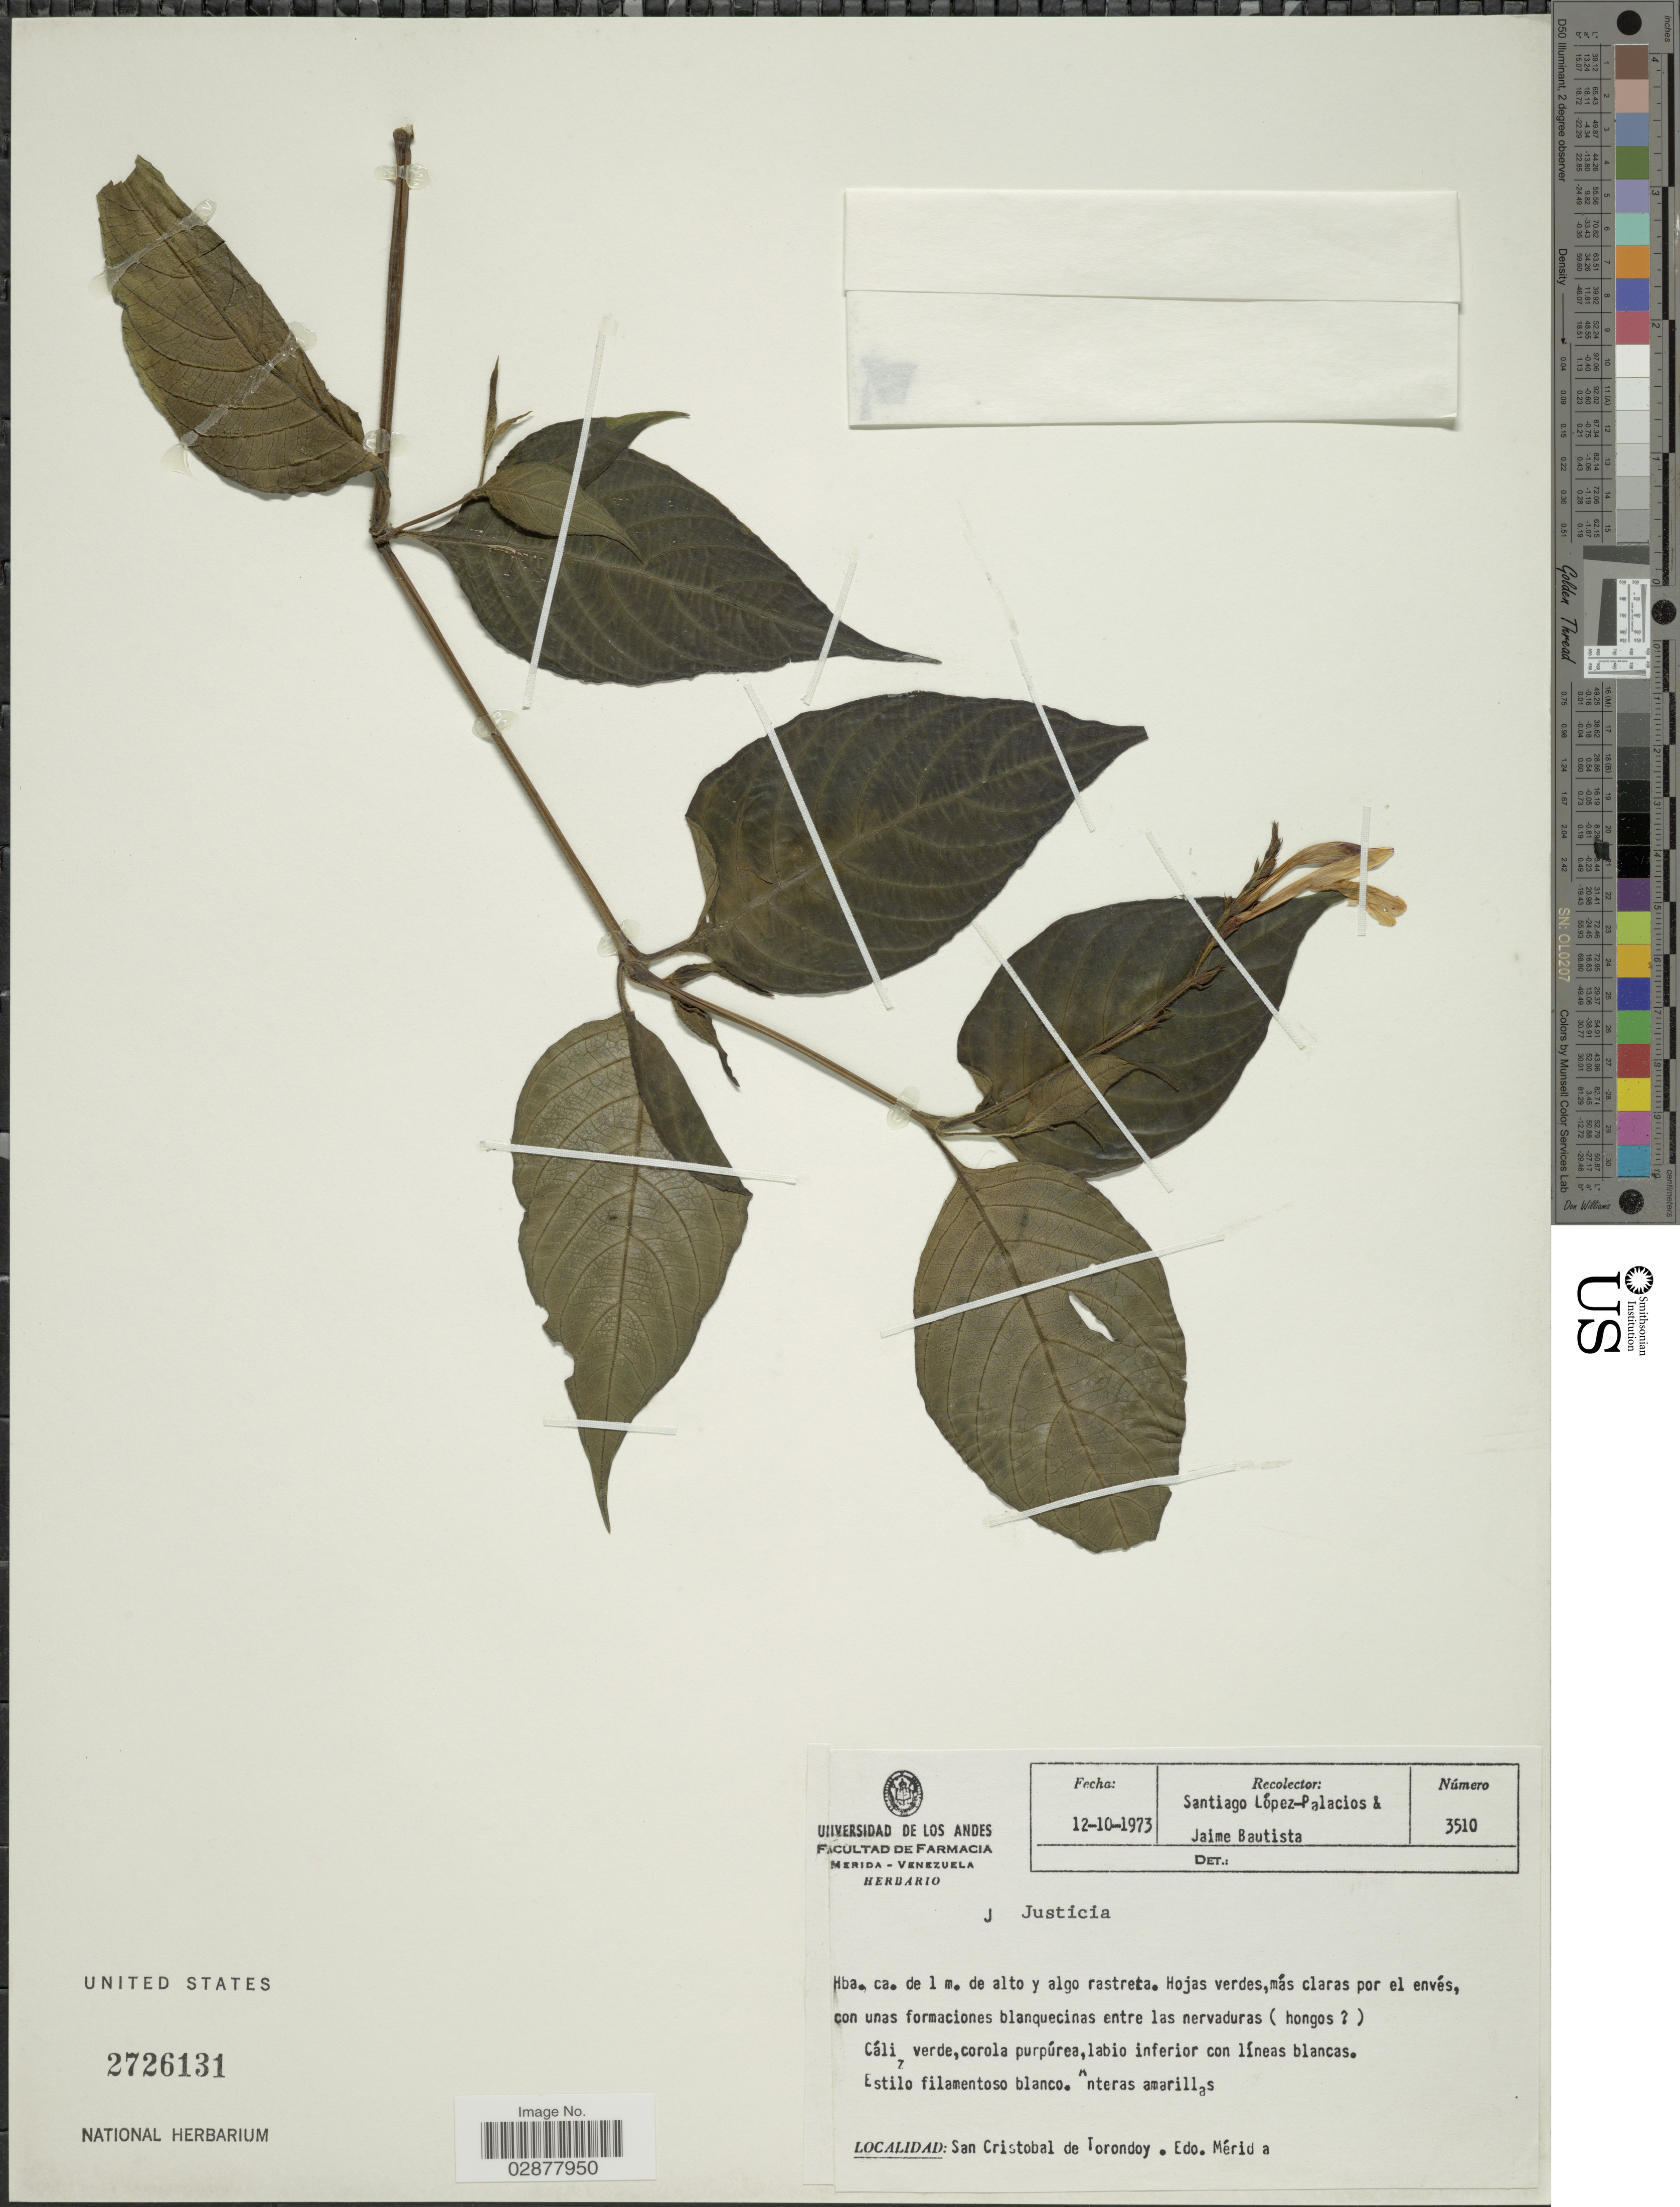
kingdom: Plantae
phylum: Tracheophyta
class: Magnoliopsida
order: Lamiales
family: Acanthaceae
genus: Justicia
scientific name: Justicia caracasana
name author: Jacq.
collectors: S. López-Palacios & J. A. Bautista B.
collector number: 3510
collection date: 1973-10-12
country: Venezuela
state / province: Mérida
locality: San Cristóbal de Torondoy.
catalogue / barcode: US 2726131